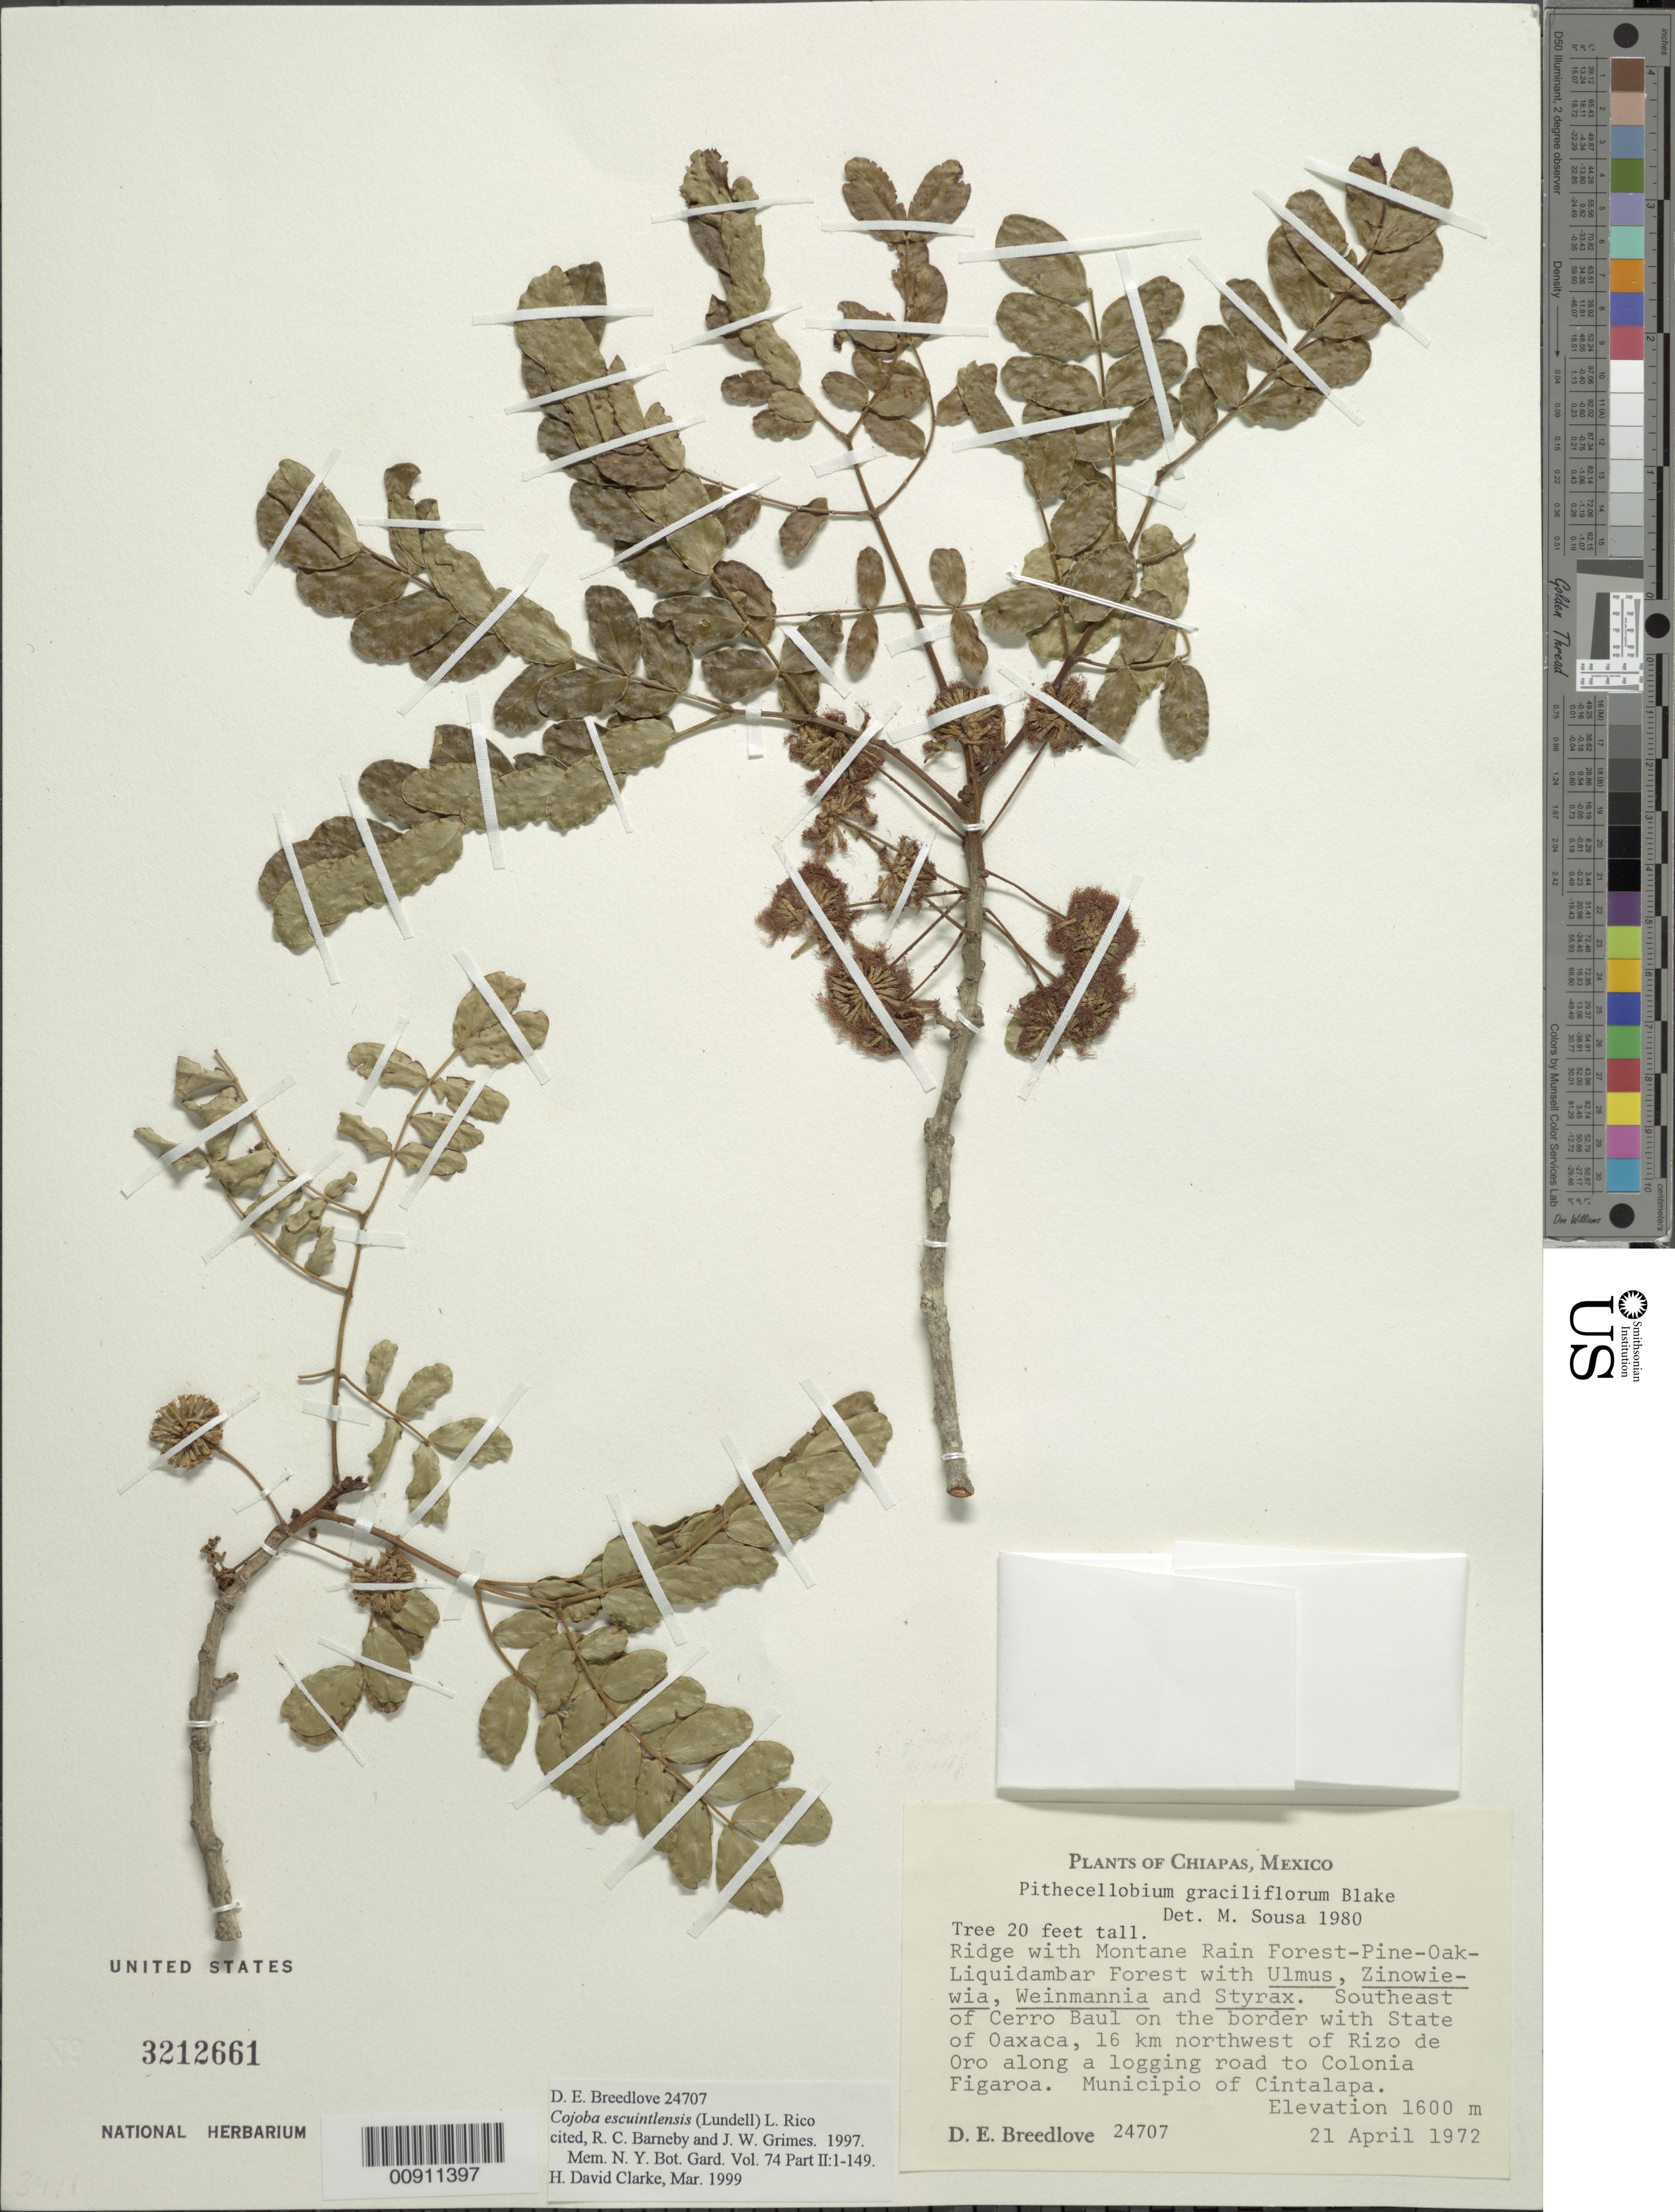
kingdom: Plantae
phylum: Tracheophyta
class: Magnoliopsida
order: Fabales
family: Fabaceae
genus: Cojoba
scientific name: Cojoba escuintlense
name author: (Lundell) L. Rico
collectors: D. E. Breedlove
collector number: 24707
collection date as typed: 21 Apr 1972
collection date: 1972-04-21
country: Mexico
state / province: Chiapas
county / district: Cintalapa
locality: Southeast of Cerro Baul on the border with State of Oaxaca, 16 km. northwest of Rizo de Oro along a logging road to Colonia Figeroa. Municipio of Cintalapa, Chiapas.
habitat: Ridge with Montane Rain Forest- Pine-Oak-Liquidambar Forest with Ulmus, Zinowiewia, Weinmannia and Styrax.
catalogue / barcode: US 3212661